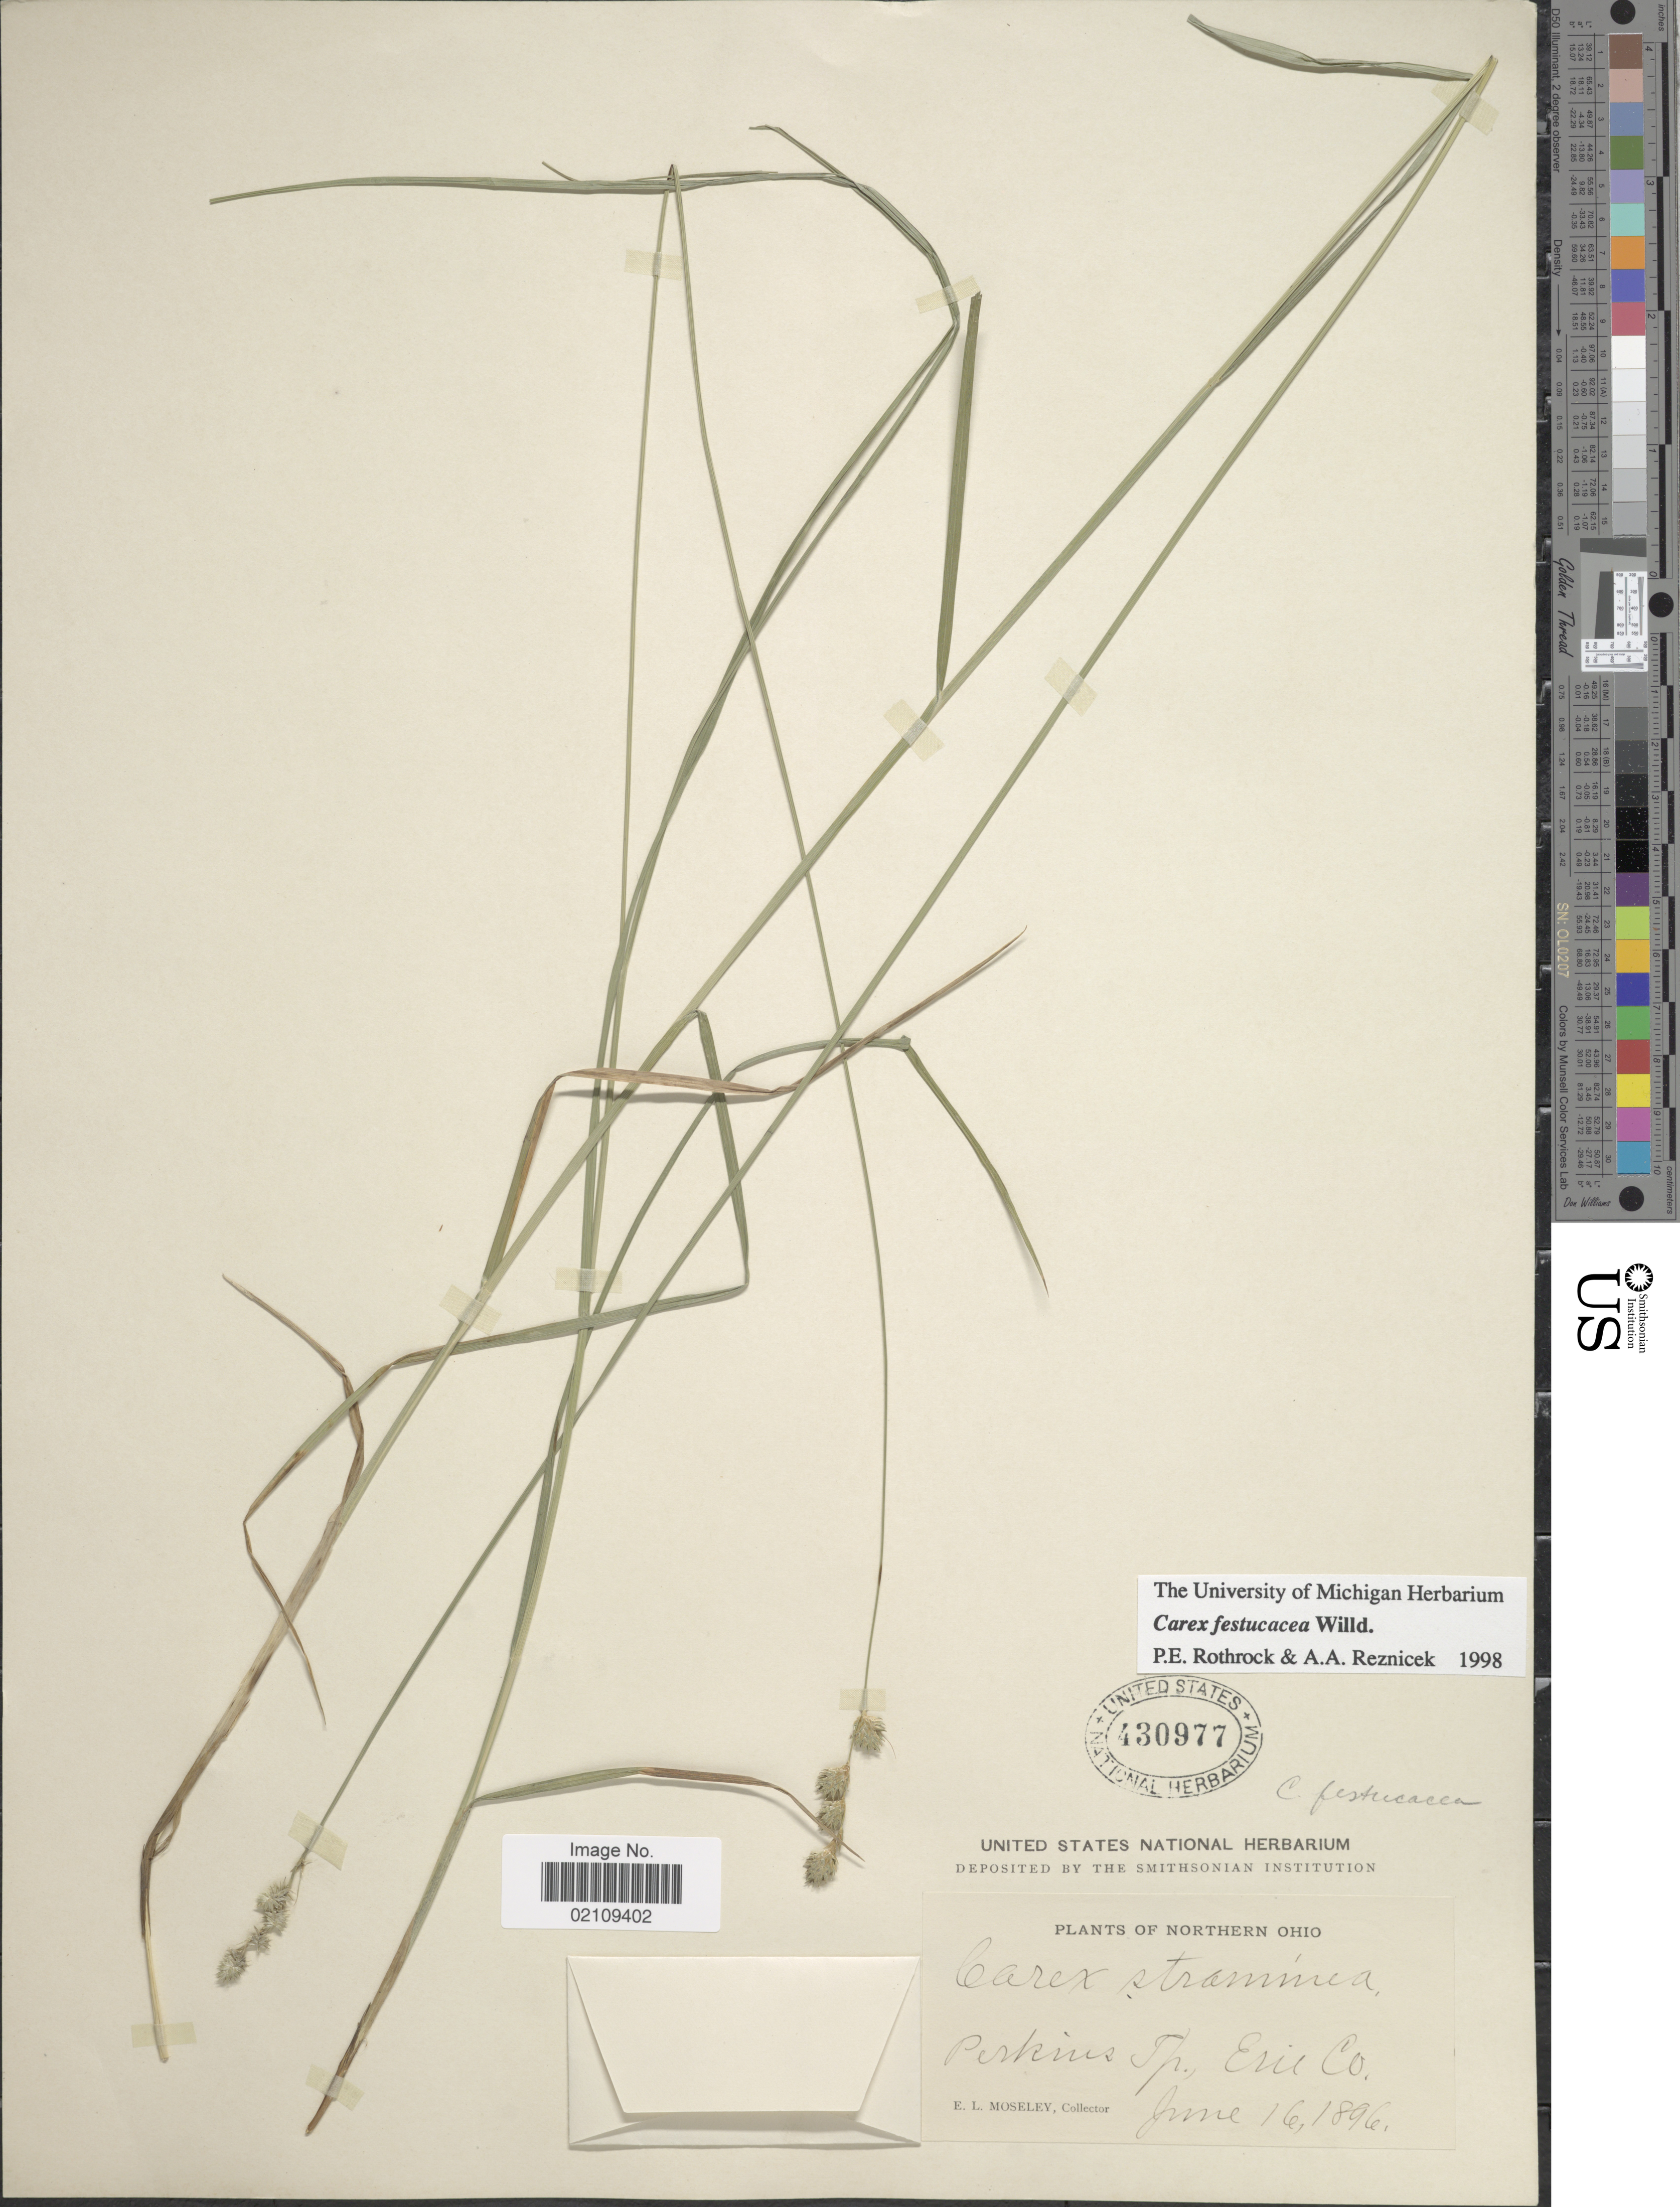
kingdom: Plantae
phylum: Tracheophyta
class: Liliopsida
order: Poales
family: Cyperaceae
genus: Carex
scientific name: Carex festucacea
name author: Willd.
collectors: E. Moseley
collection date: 1896-06-16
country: United States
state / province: Ohio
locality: Northern Ohio, Perkins Tp., Erie Co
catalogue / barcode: US 430977